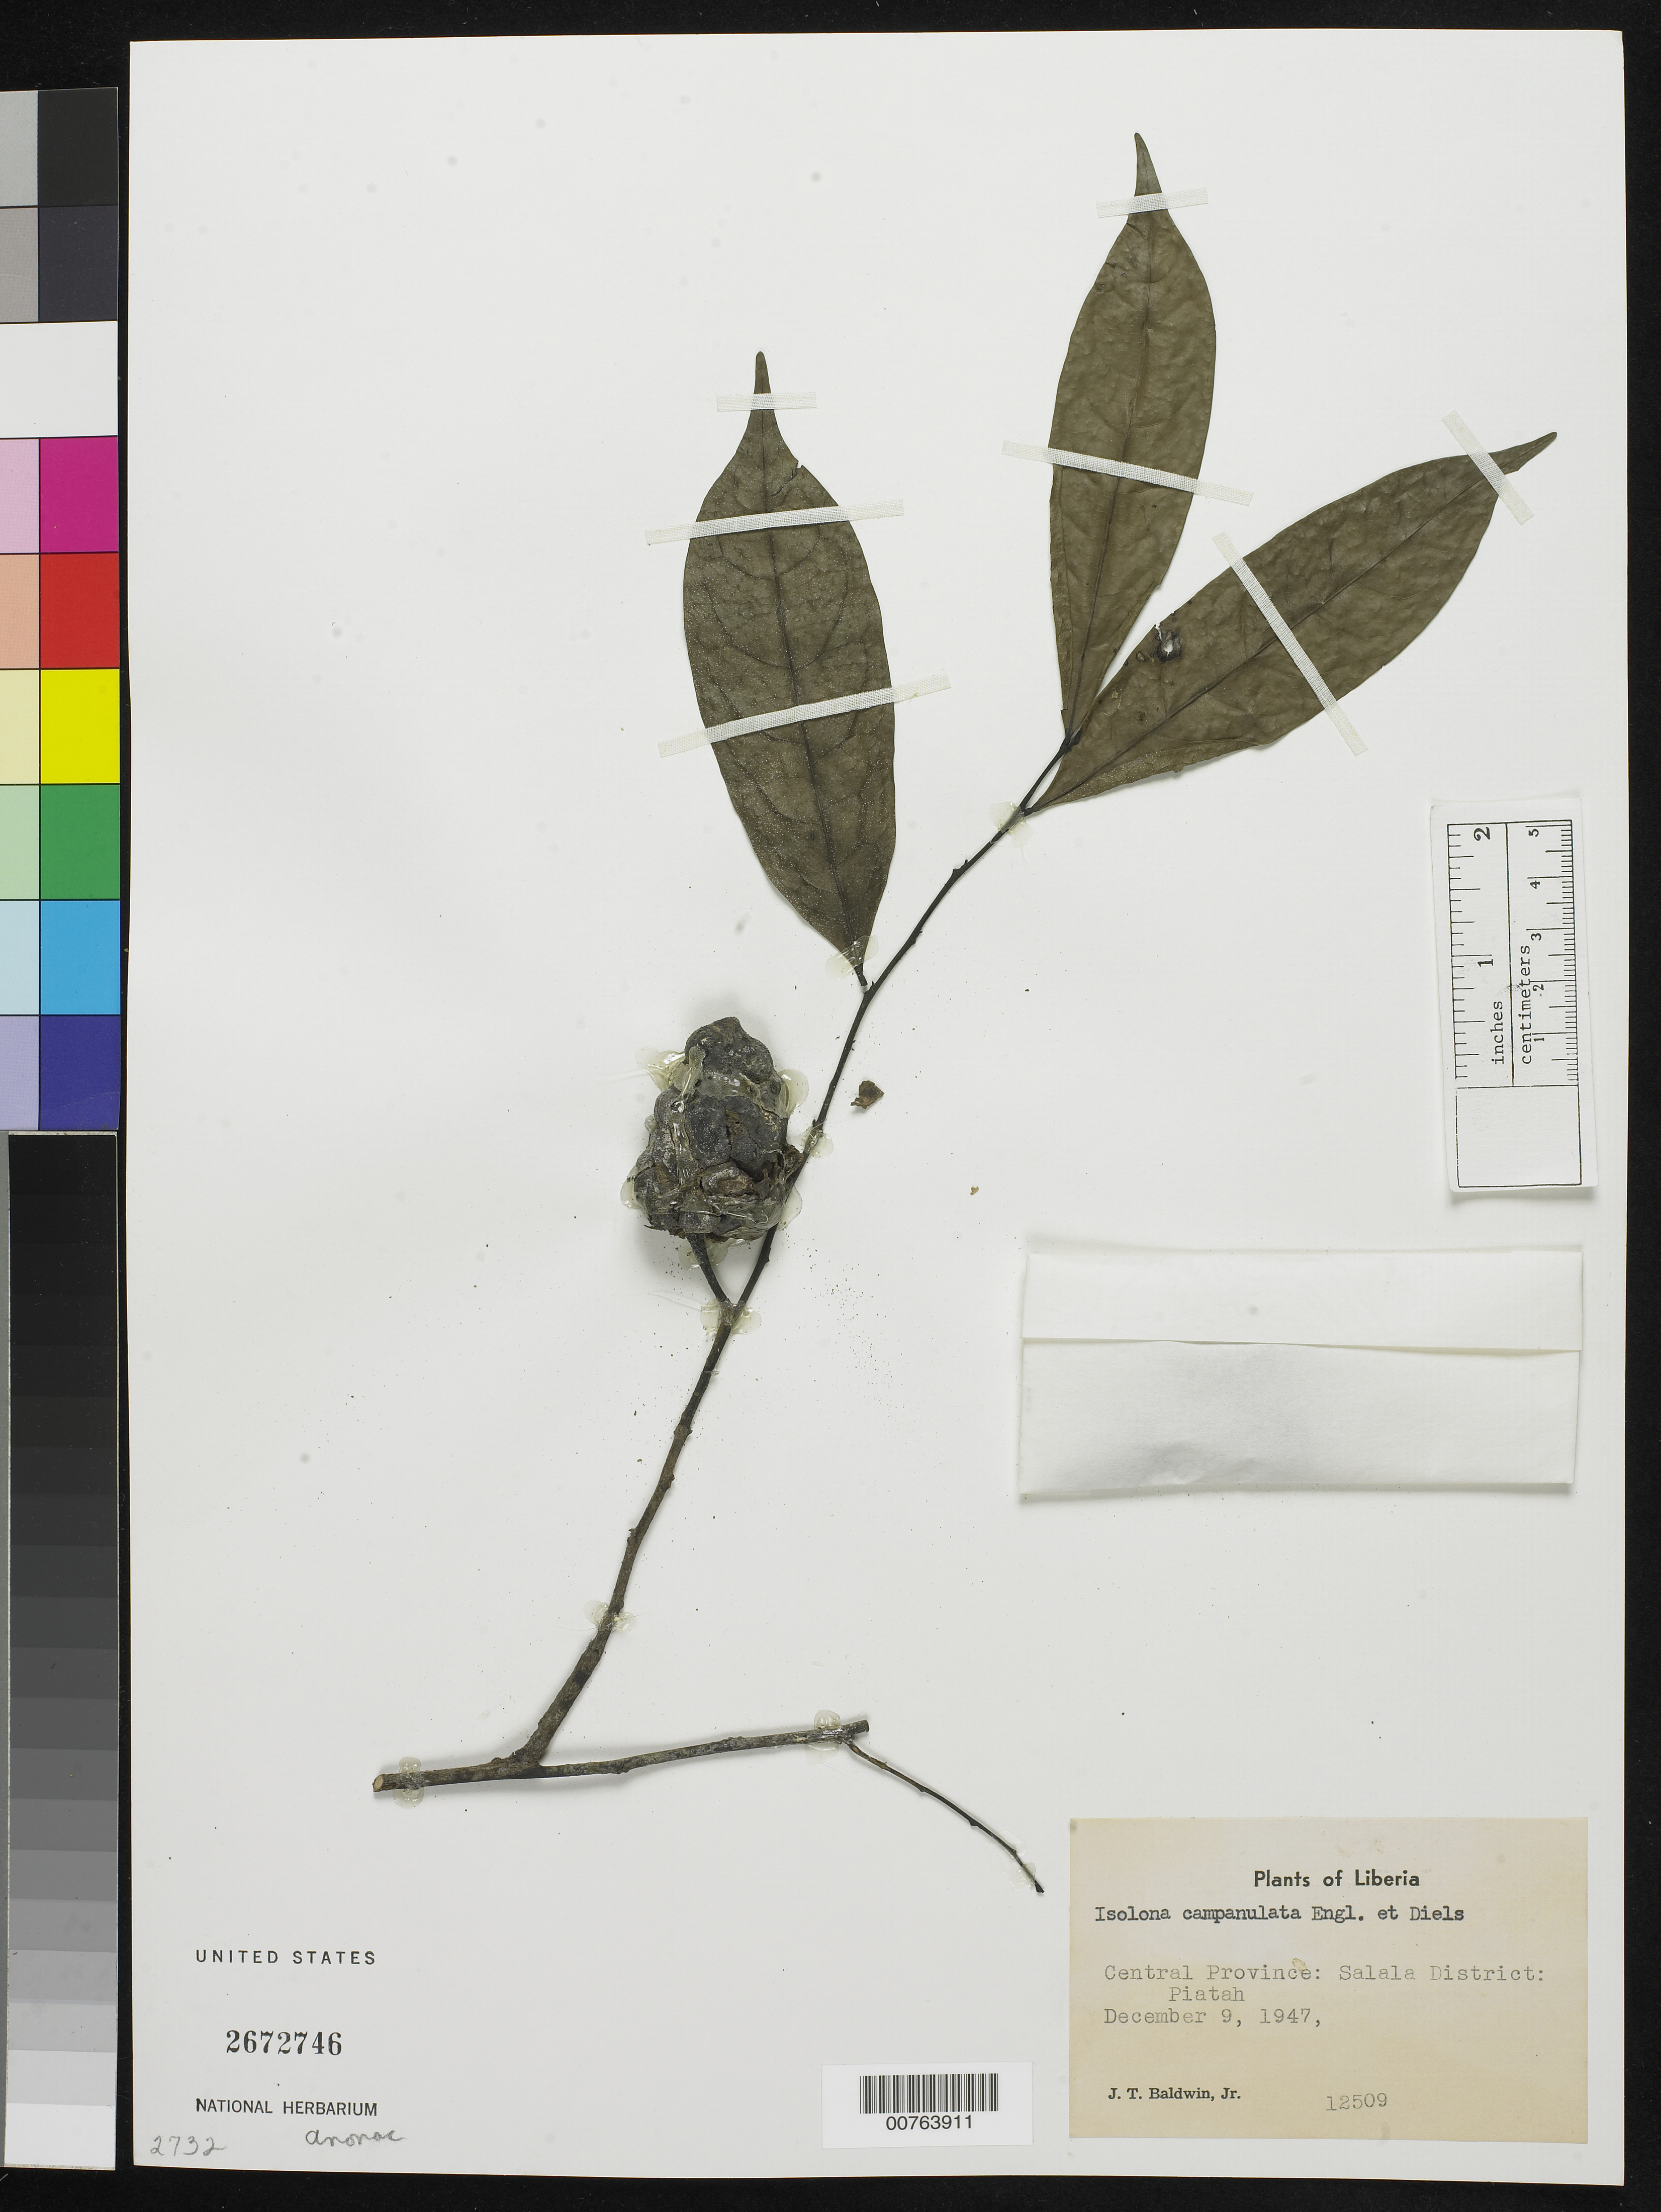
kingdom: Plantae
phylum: Tracheophyta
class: Magnoliopsida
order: Magnoliales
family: Annonaceae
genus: Isolona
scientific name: Isolona campanulata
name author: Engl. & Diels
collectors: J. T. Baldwin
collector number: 12509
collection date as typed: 9 Dec 1947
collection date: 1947-12-09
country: Liberia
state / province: Bong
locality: Central Province: Salala District, Piatah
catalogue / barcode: US 2672746